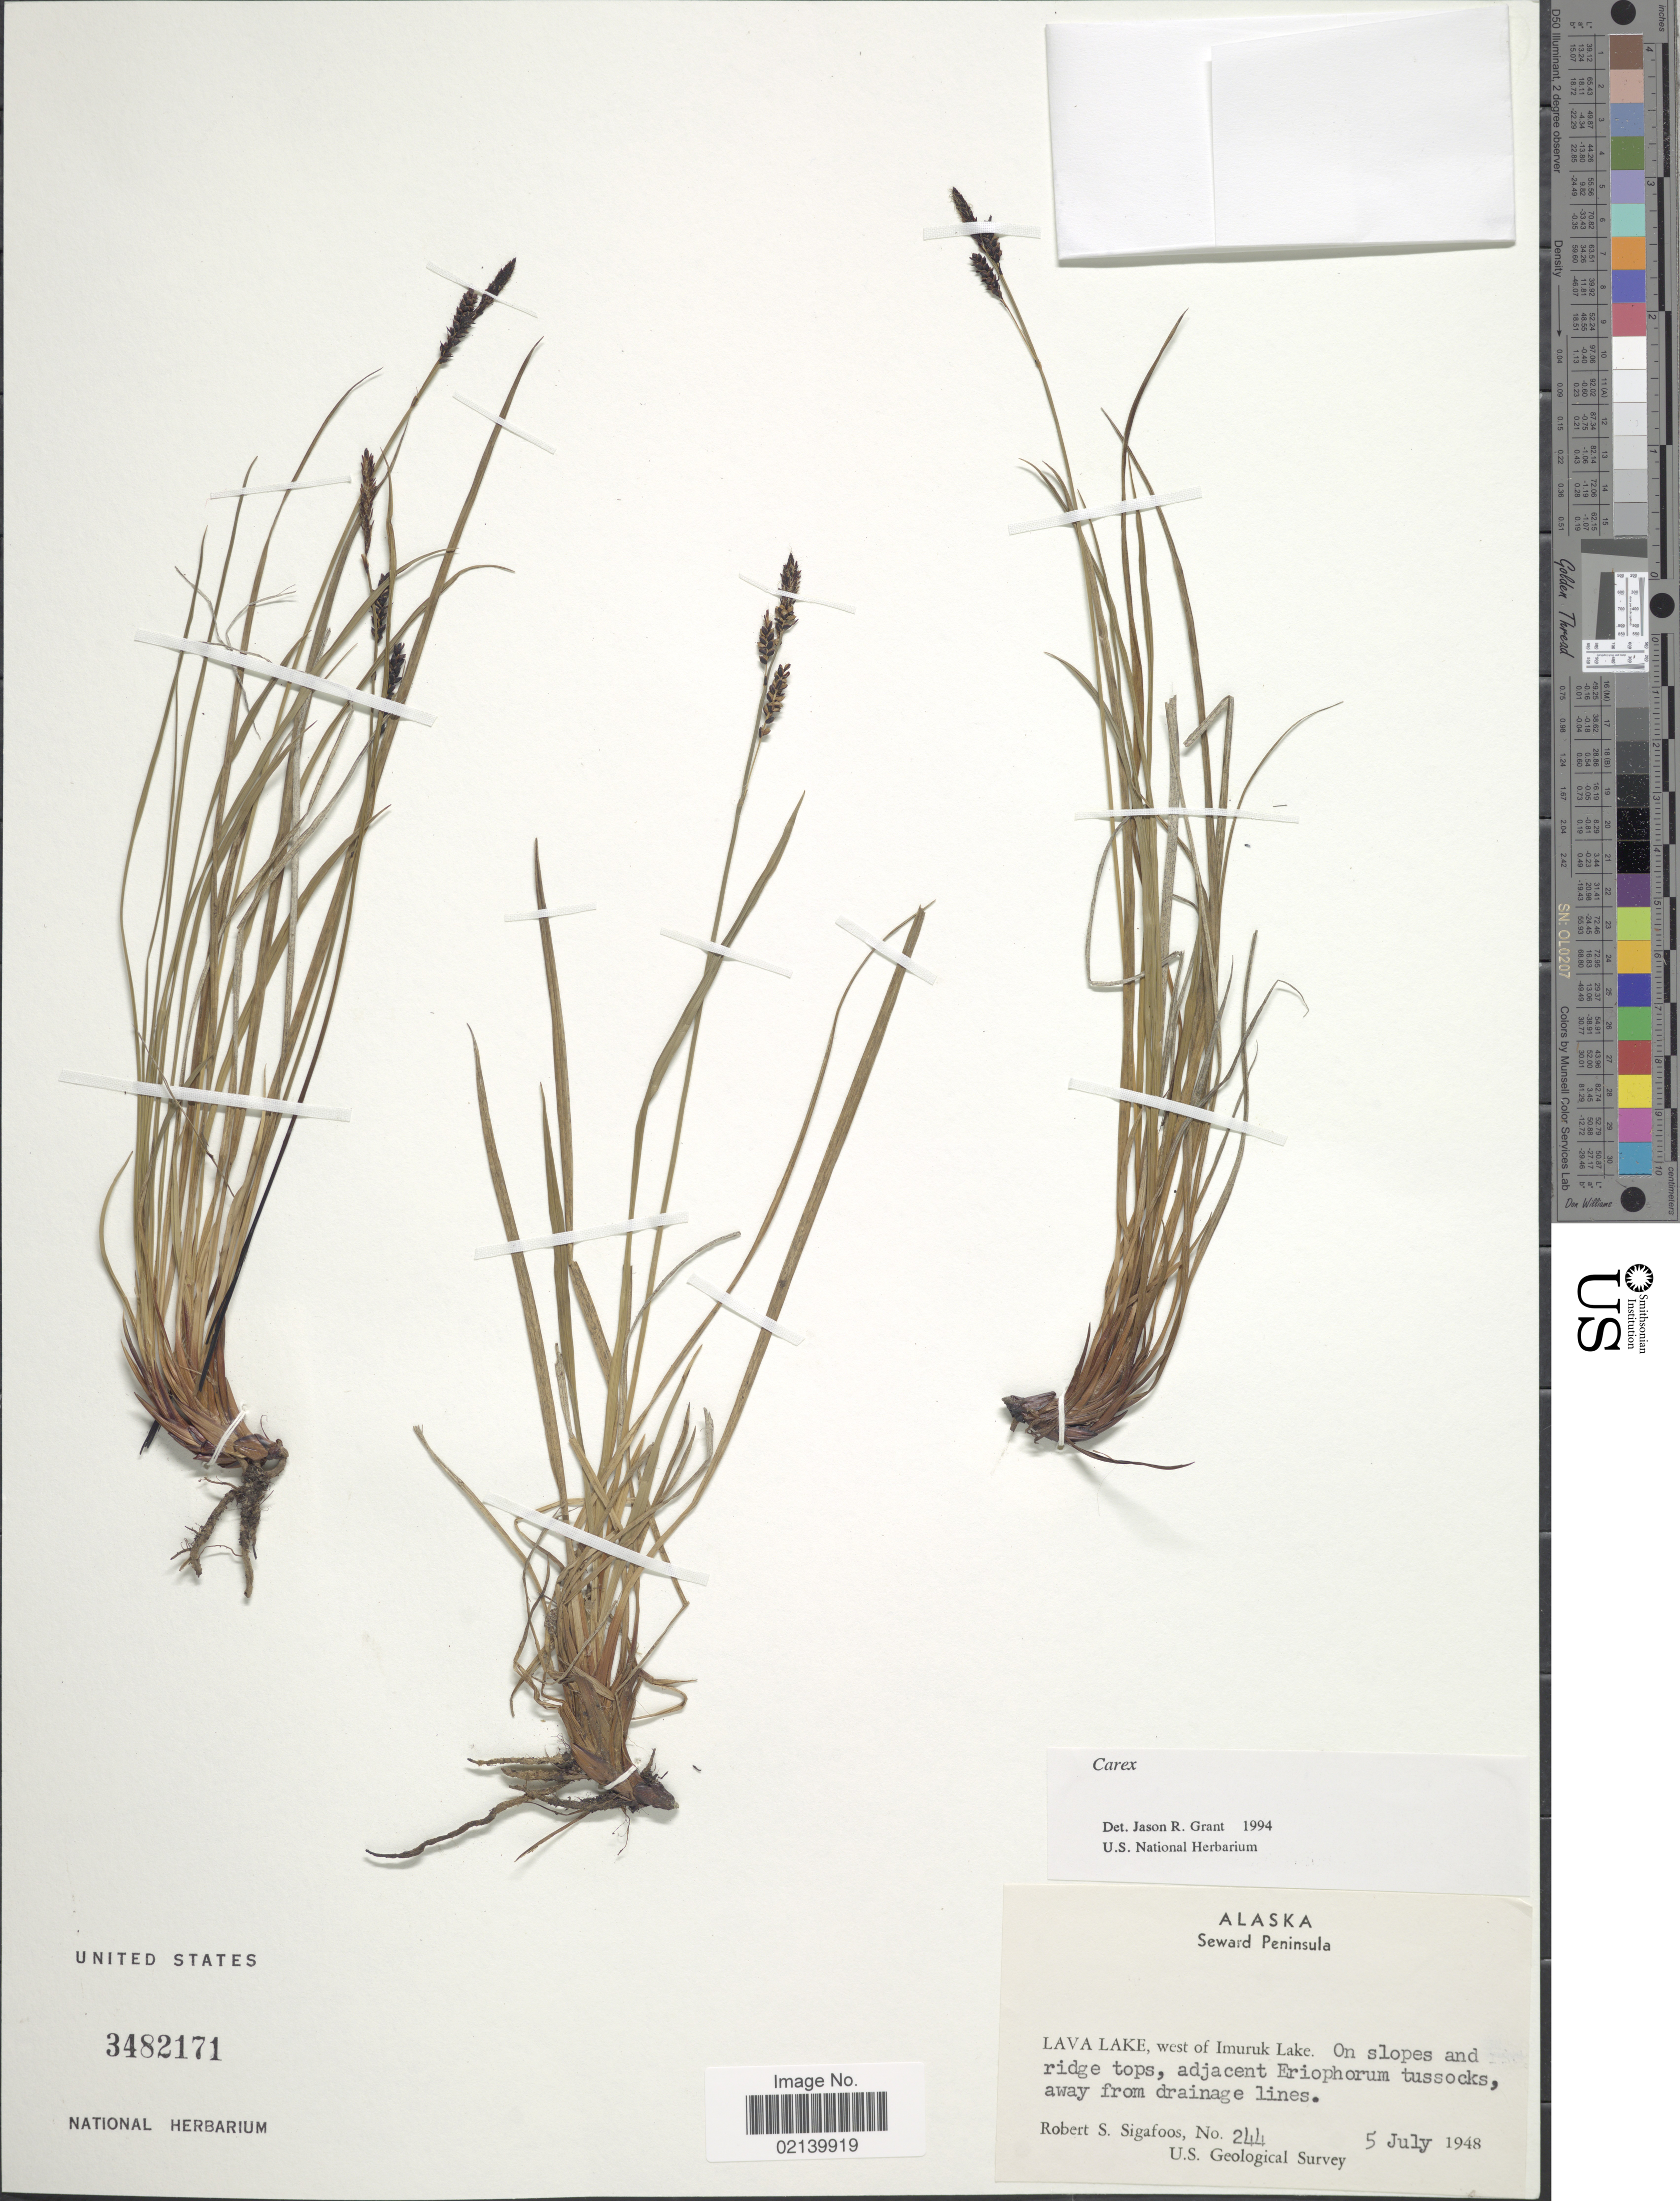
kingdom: Plantae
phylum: Tracheophyta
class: Liliopsida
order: Poales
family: Cyperaceae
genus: Carex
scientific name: Carex sp.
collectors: R. Sigafoos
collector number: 244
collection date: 1948-07-05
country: United States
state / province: Alaska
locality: Alaska, Seward Peninsula. Lava Lake, west of Imuruk Lake, On slopes and ridge tops.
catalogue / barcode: US 3482171